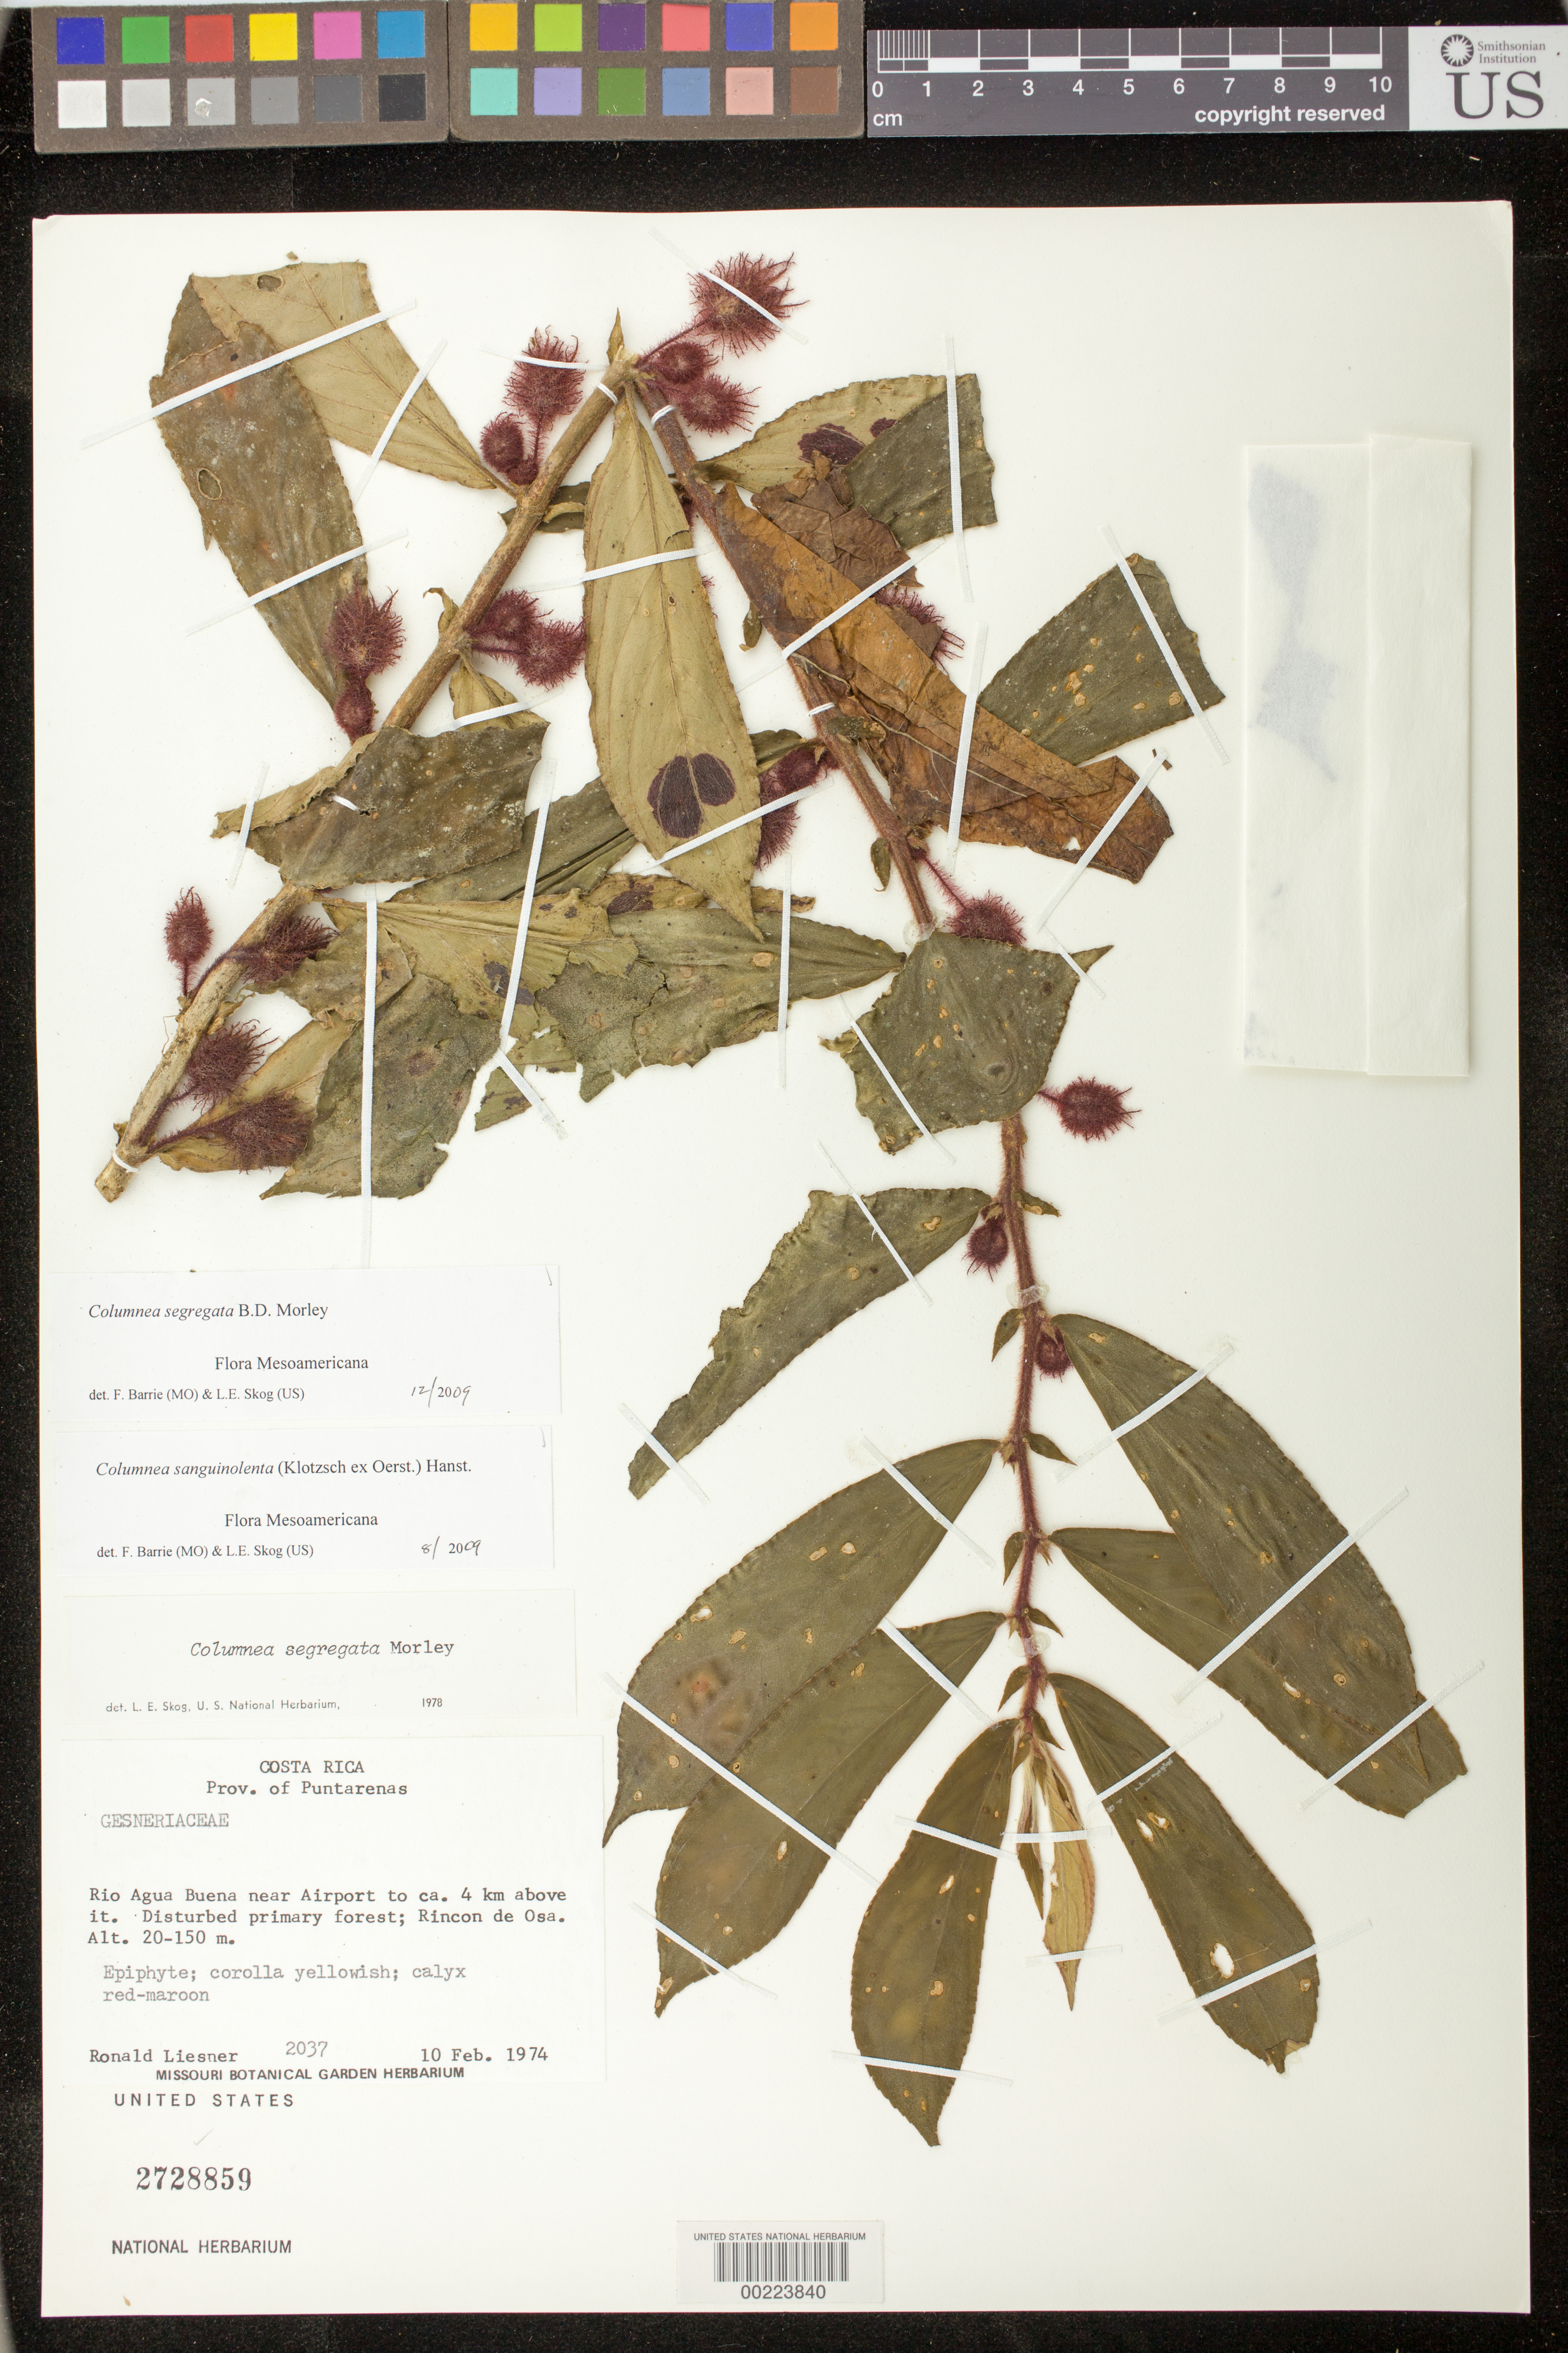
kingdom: Plantae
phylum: Tracheophyta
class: Magnoliopsida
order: Lamiales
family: Gesneriaceae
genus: Columnea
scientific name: Columnea sanguinolenta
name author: (Klotzsch ex Oerst.) Hanst.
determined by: Barrie, F. R.; Skog, Laurence E.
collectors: R. L. Liesner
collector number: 2037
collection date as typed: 10 Feb 1974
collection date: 1974-02-10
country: Costa Rica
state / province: Puntarenas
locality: Rio Agua Buena near airport to ca. 4 km above it, Rincon de Osa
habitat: Disturbed primary forest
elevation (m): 20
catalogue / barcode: US 2728859